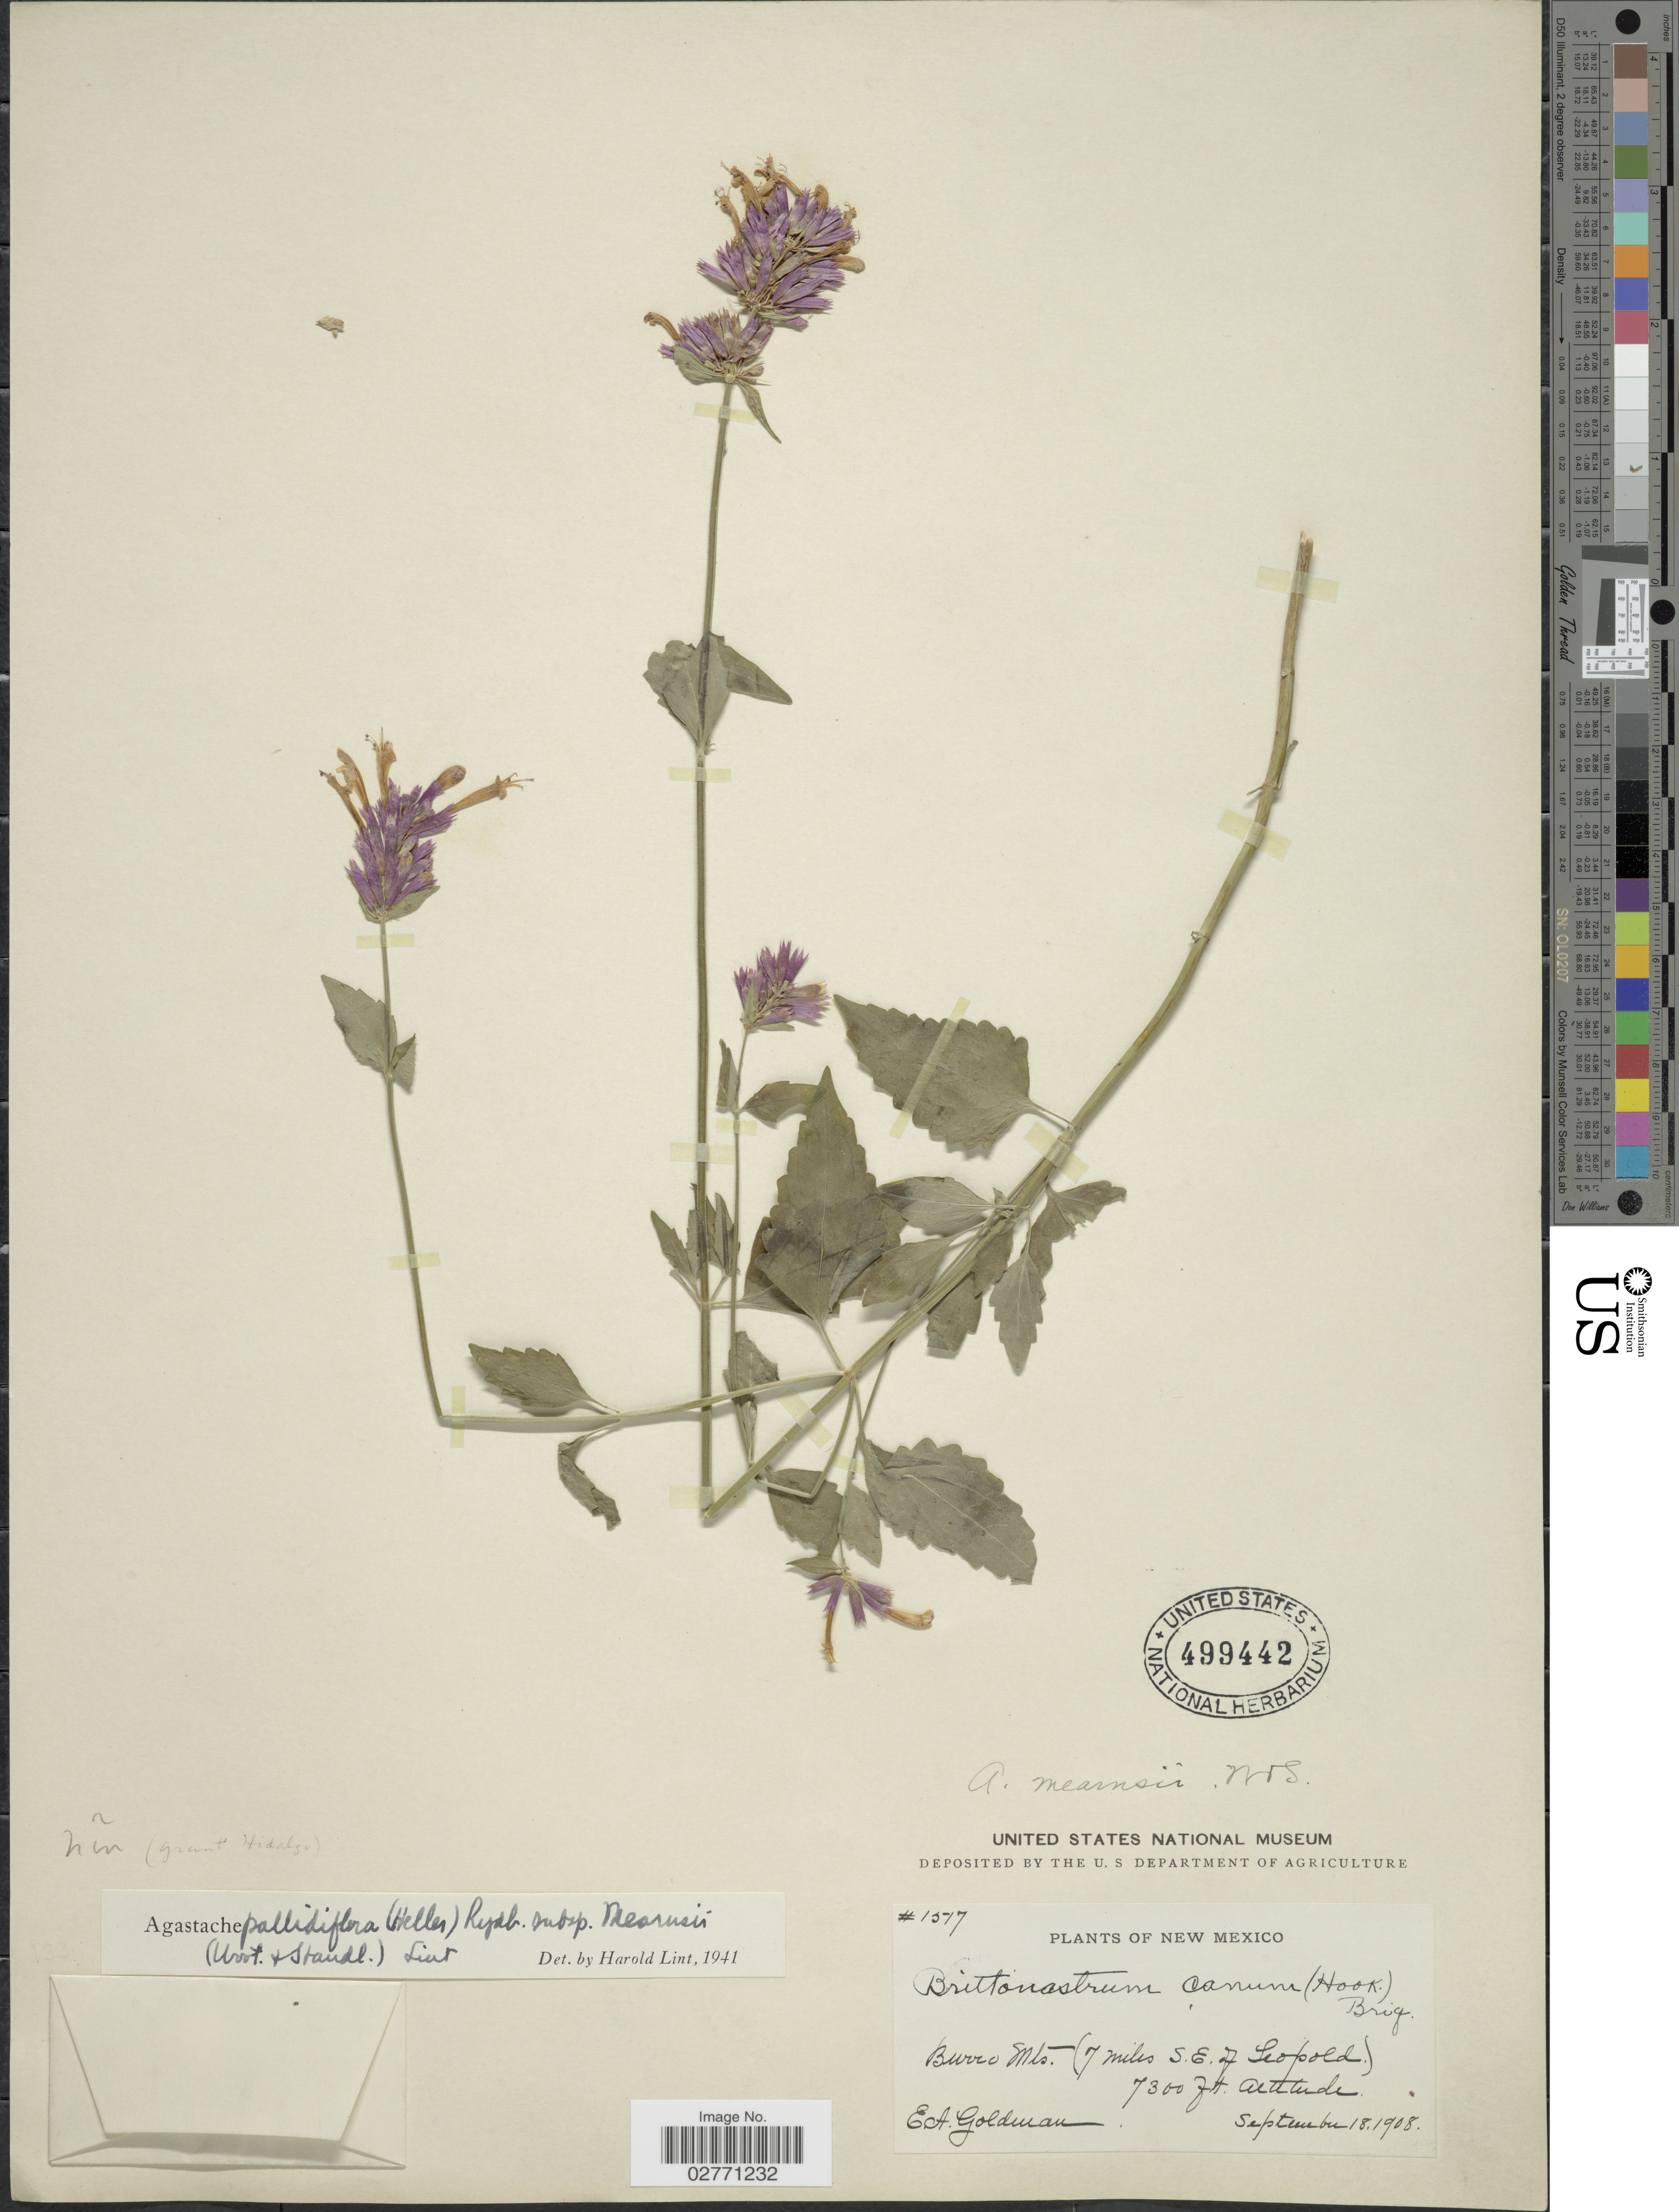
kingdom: Plantae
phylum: Tracheophyta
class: Magnoliopsida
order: Lamiales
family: Lamiaceae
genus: Agastache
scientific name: Agastache mearnsii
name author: Wooton & Standl.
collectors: E. A. Goldman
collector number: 1517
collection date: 1908-09-18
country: United States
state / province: New Mexico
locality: Burro Mts. (7 miles S.E. of Leopold).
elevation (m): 2225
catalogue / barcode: US 499442